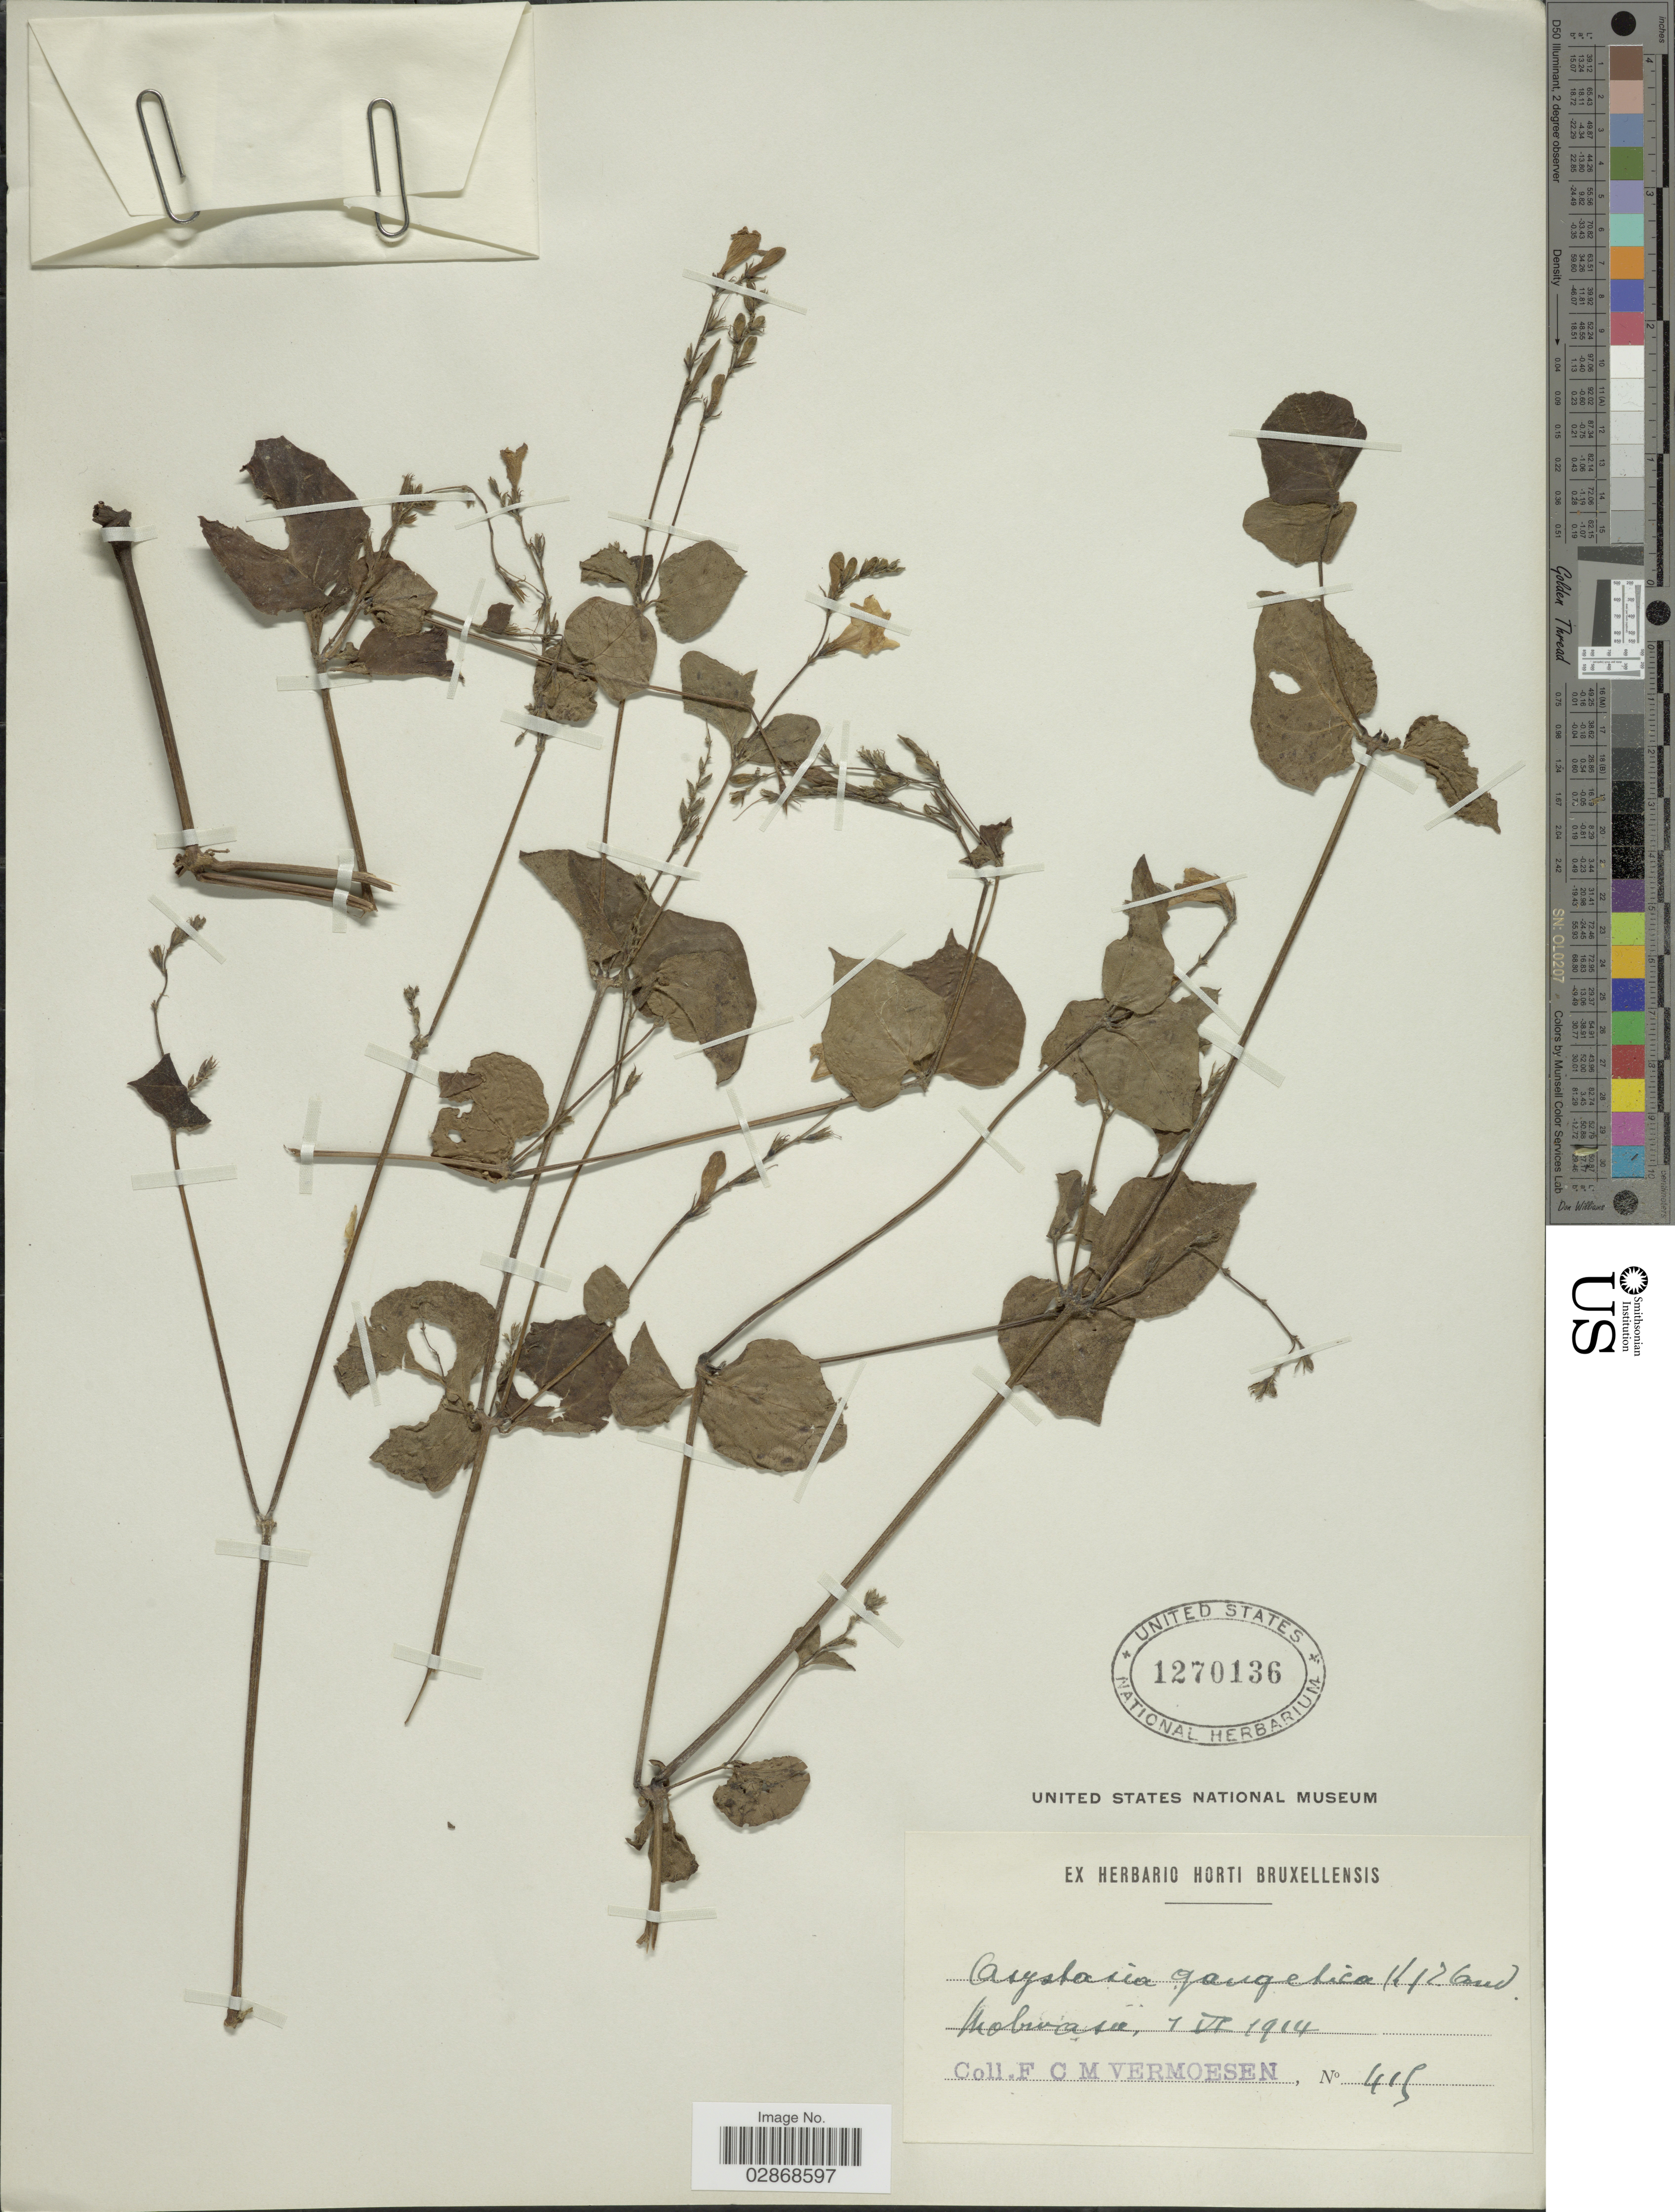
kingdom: Plantae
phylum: Tracheophyta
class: Magnoliopsida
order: Lamiales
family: Acanthaceae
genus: Asystasia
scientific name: Asystasia coromandeliana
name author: Nees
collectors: C. Vermoesen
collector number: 415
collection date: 1914-06-01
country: Congo, Democratic Republic of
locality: Mobwasa.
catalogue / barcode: US 1270136